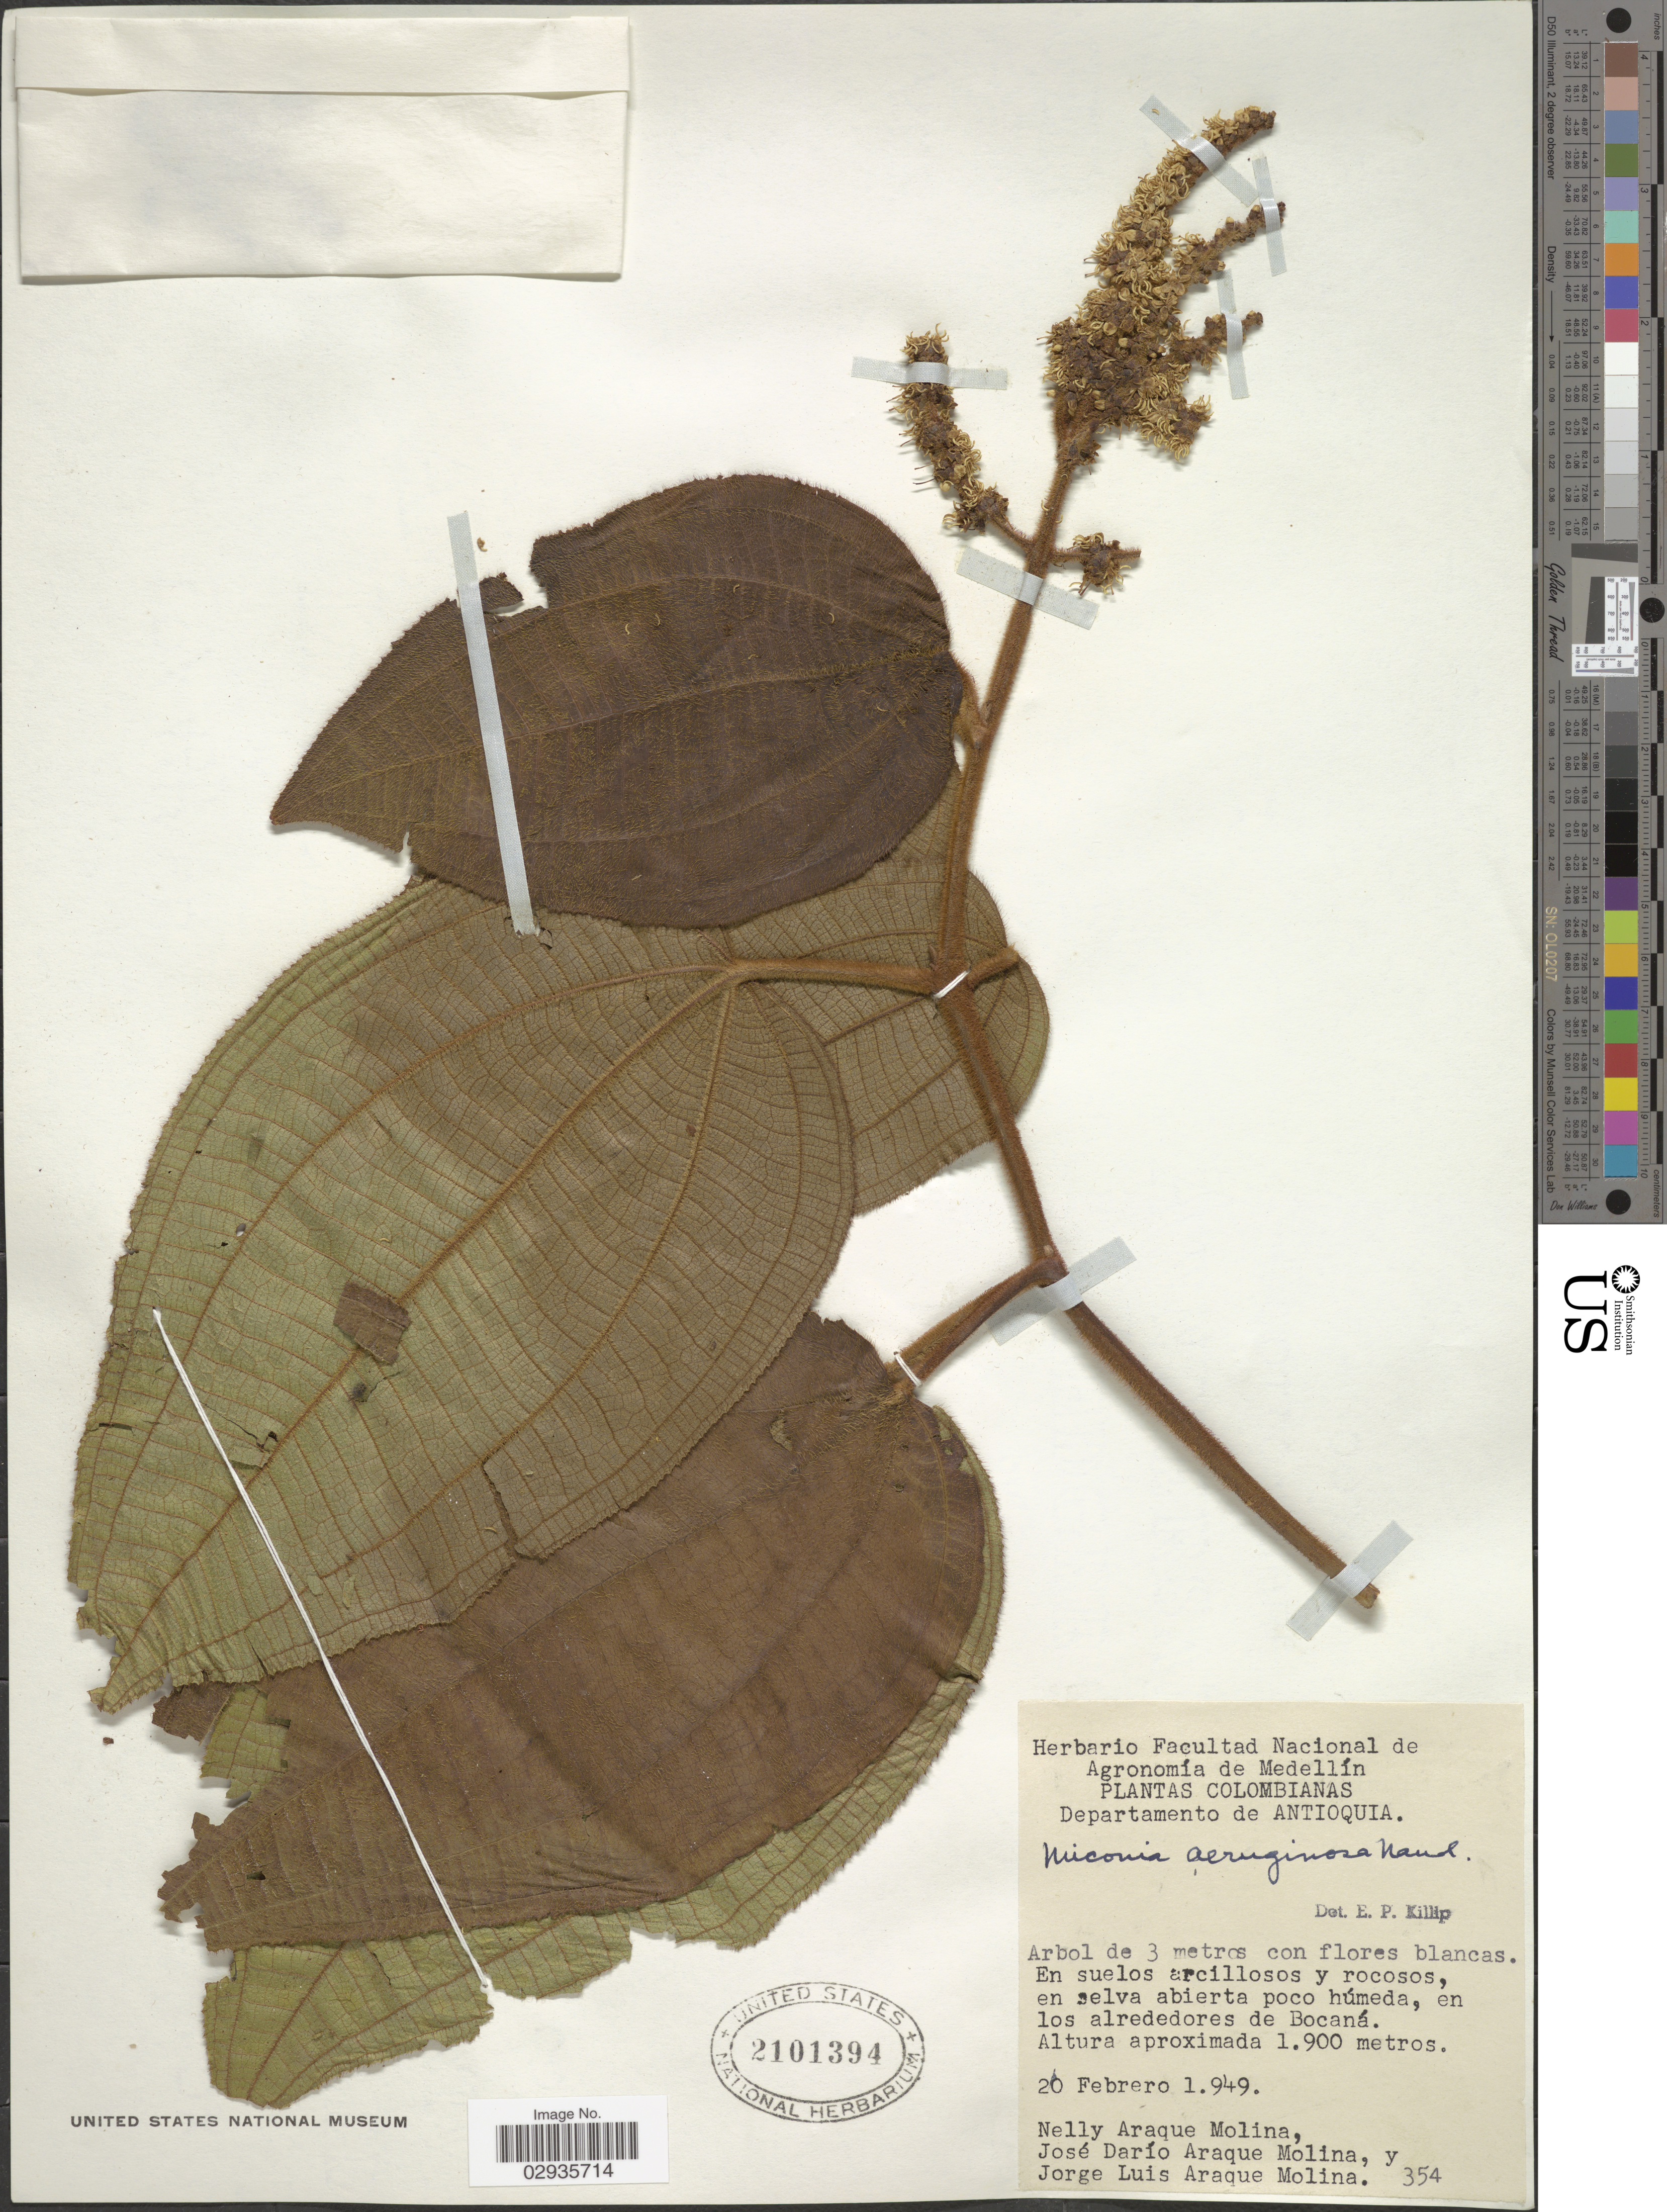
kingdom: Plantae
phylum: Tracheophyta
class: Magnoliopsida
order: Myrtales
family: Melastomataceae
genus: Miconia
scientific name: Miconia aeruginosa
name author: Naudin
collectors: N. Molina, J. Araque Molina & J. Araque Molina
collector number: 354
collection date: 1949-02-20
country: Colombia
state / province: Antioquia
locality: Departamento de Antioquia. En los alrededores de Bocaná.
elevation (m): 1900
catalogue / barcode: US 2101394